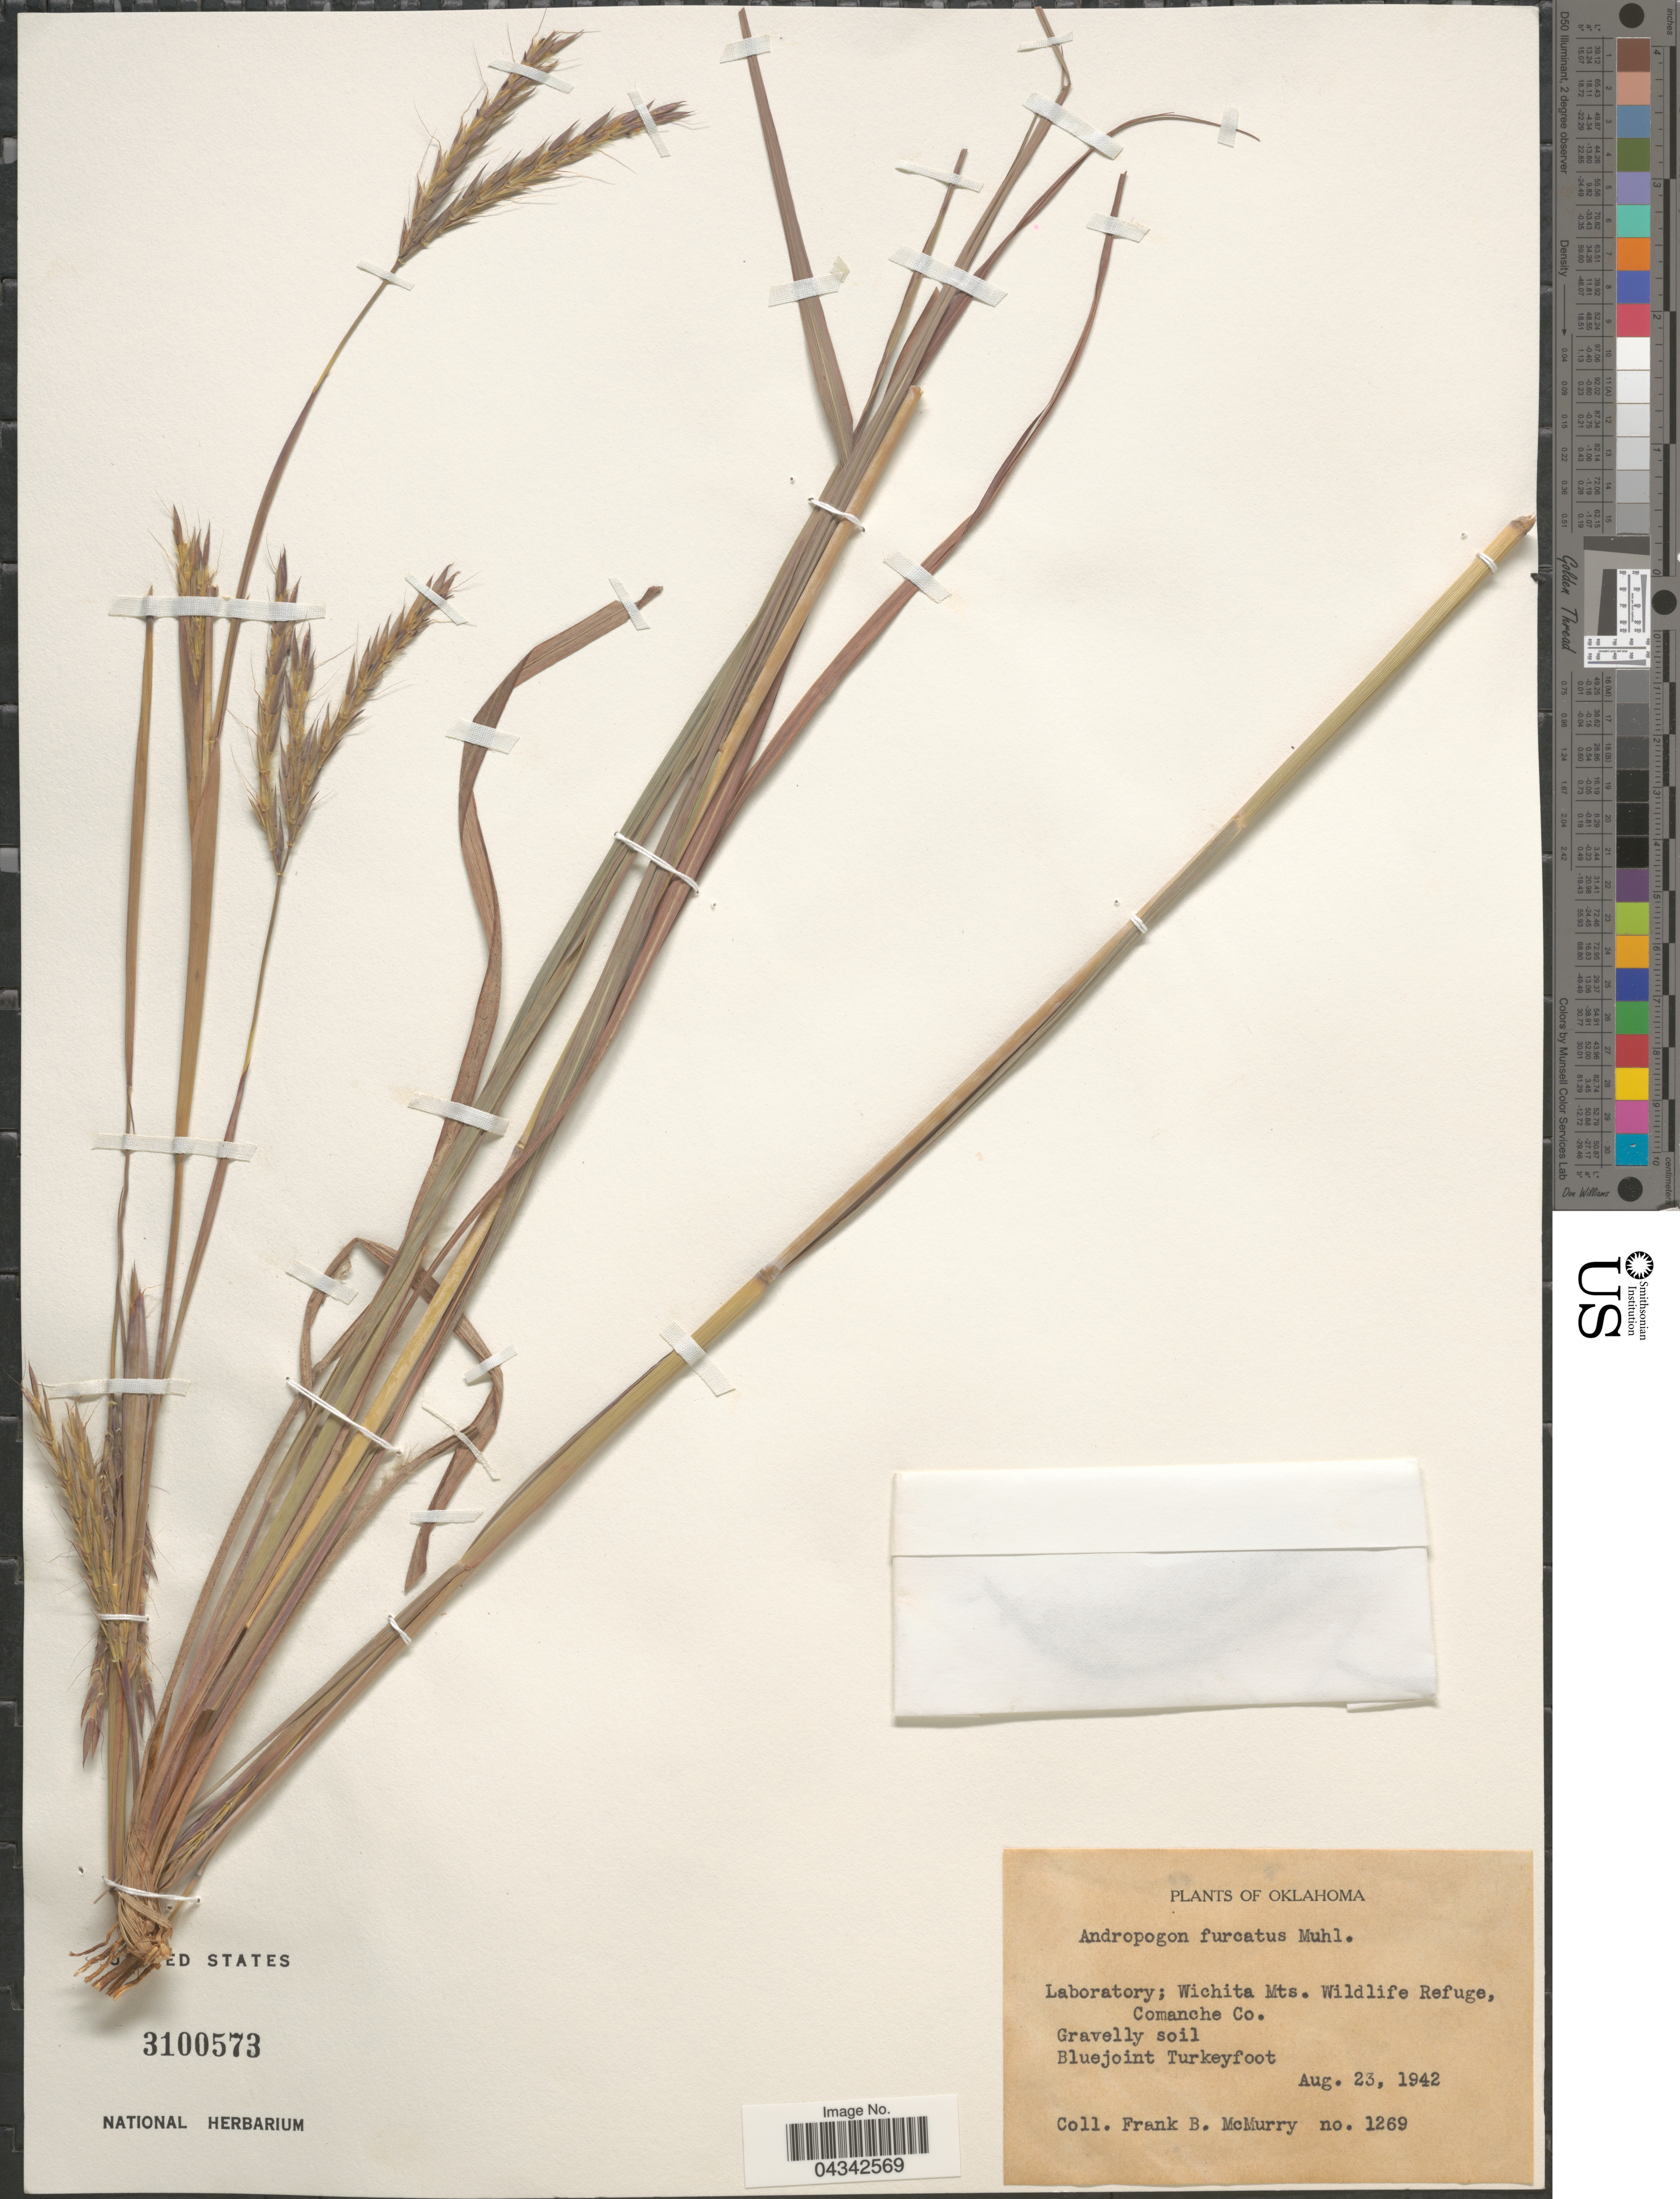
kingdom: Plantae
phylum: Tracheophyta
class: Liliopsida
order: Poales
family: Poaceae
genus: Andropogon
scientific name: Andropogon gerardii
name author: Vitman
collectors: F. B. McMurry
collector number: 1269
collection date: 1942-08-23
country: United States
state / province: Oklahoma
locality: Wichita Mts. Wildlife Refuge, Comanche Co. Bluejoint Turkeyfoot.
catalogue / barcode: US 3100573